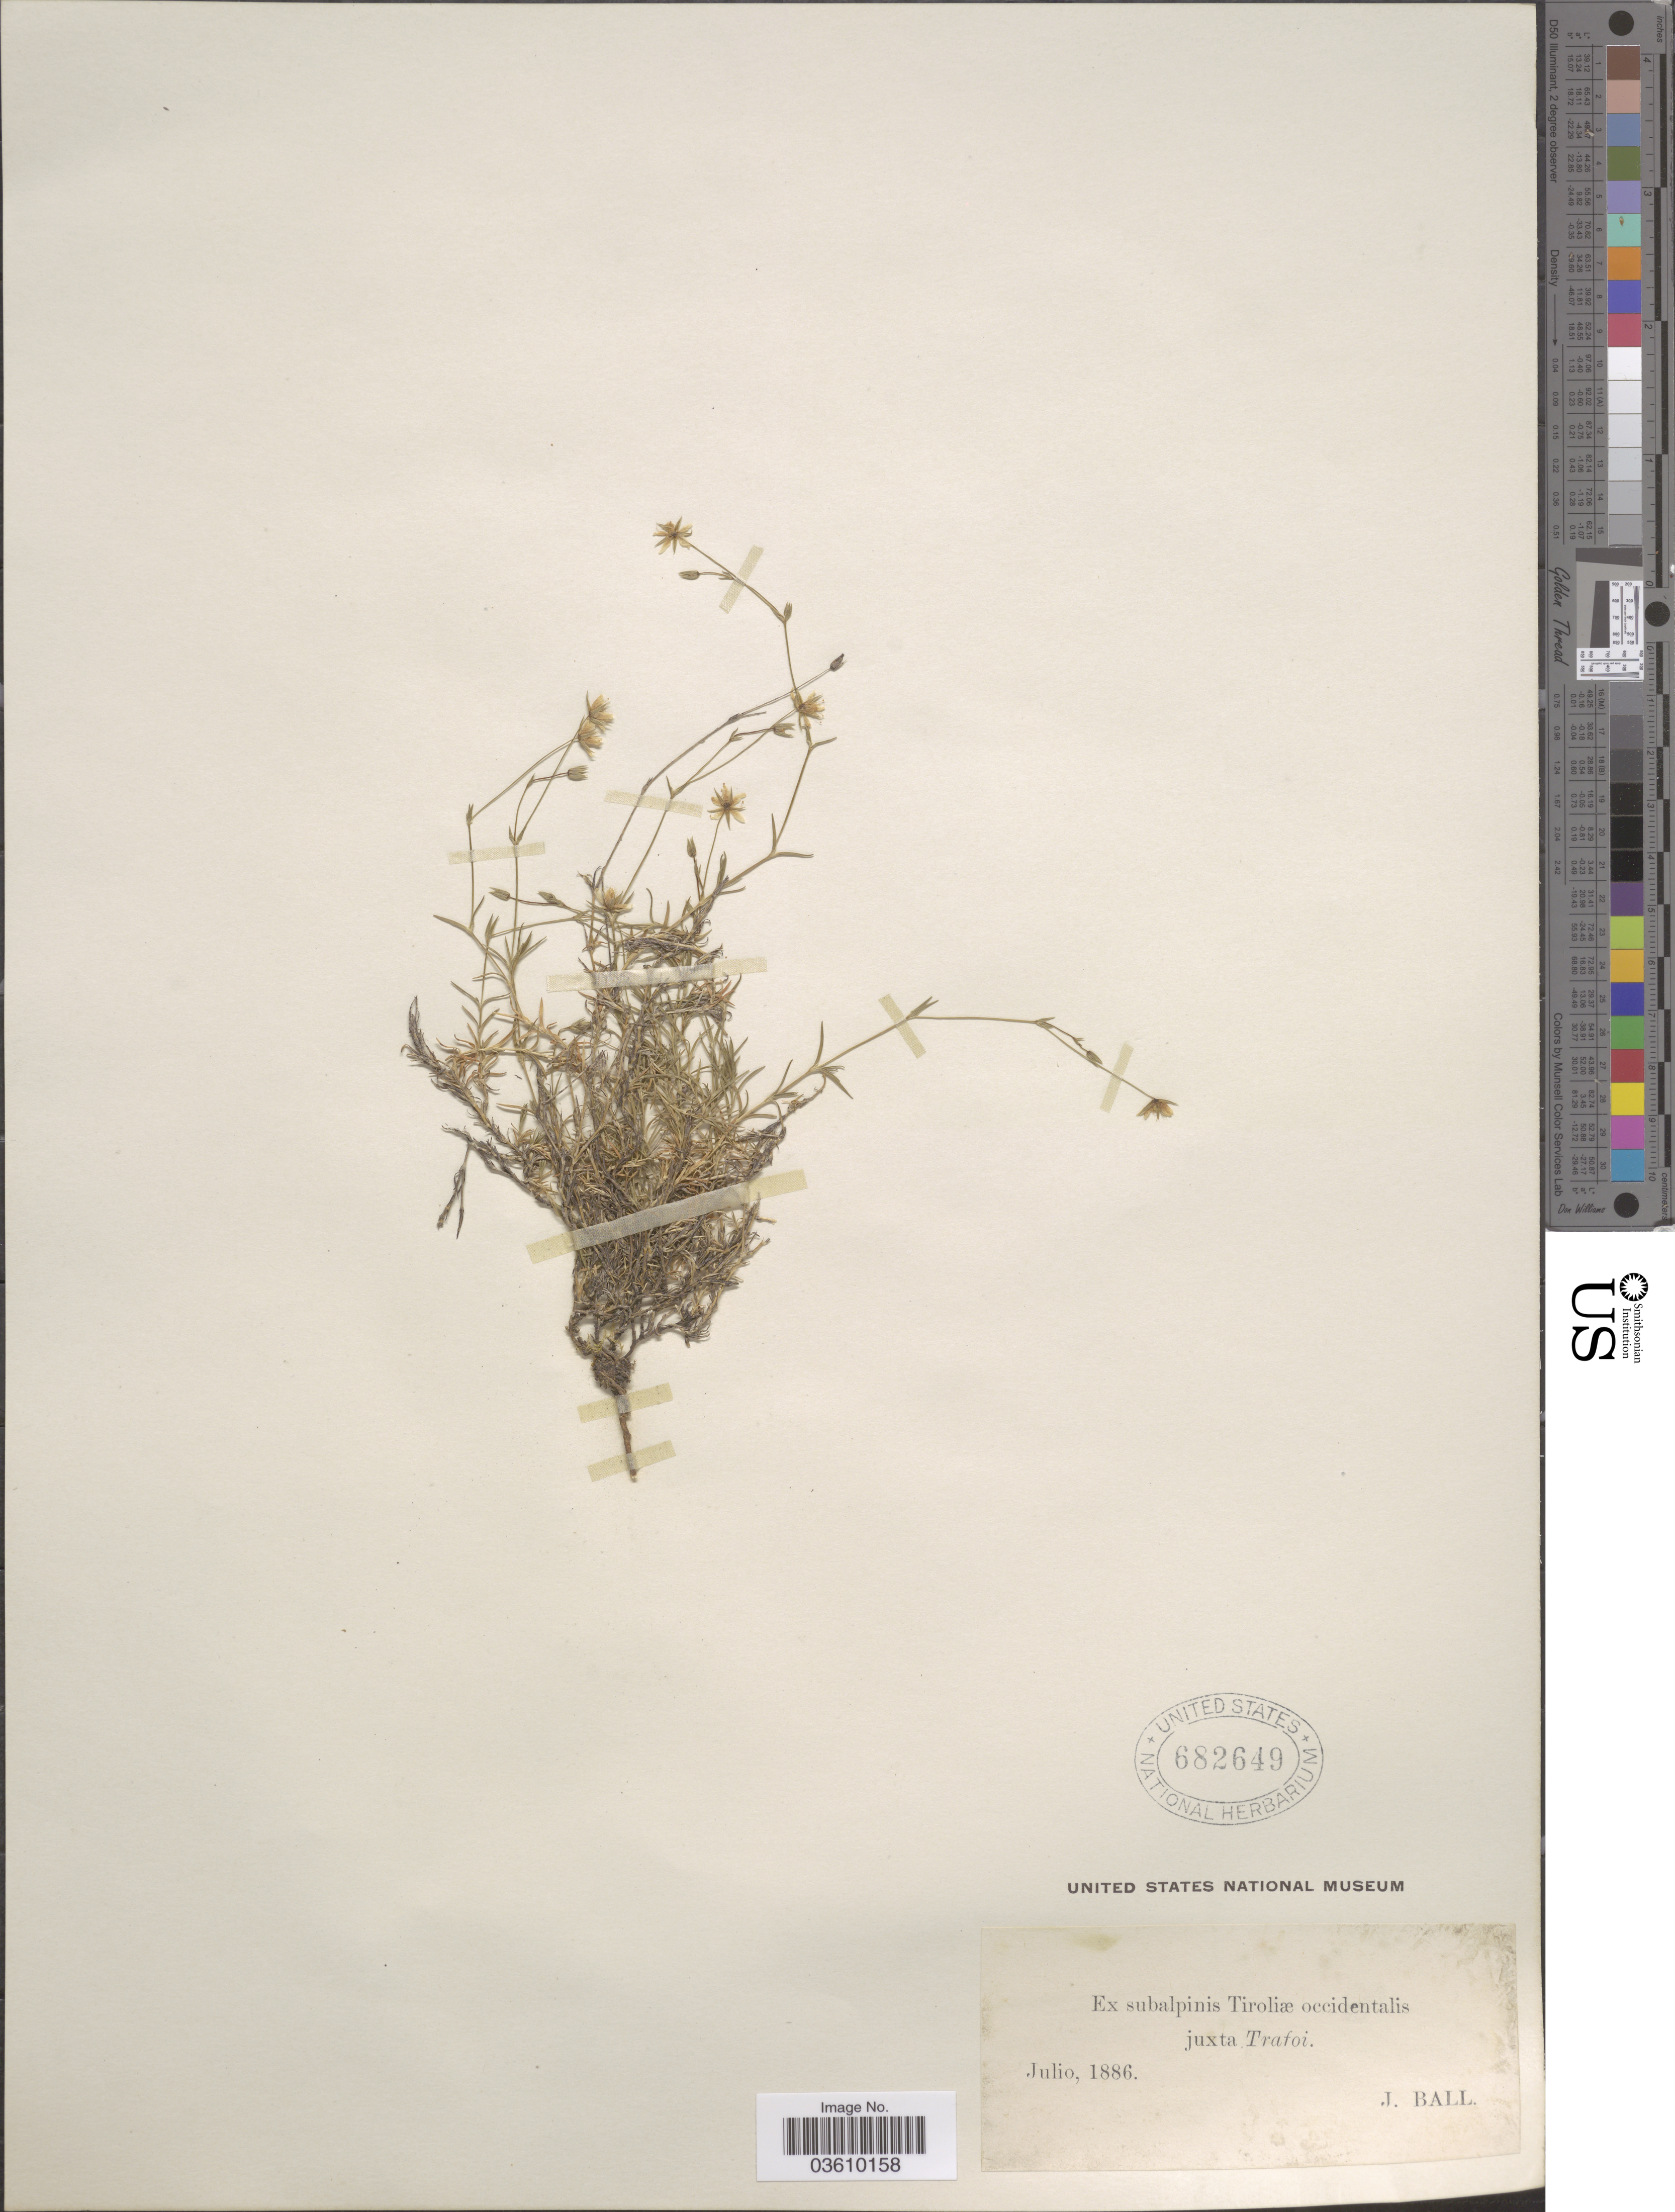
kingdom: Plantae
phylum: Tracheophyta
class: Magnoliopsida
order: Caryophyllales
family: Caryophyllaceae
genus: Stellaria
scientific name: Stellaria sp.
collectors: J. Ball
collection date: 1886-07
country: Italy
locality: Ex subalpinis Tiroliæ occidentalis juxta Trafoi.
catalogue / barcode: US 682649